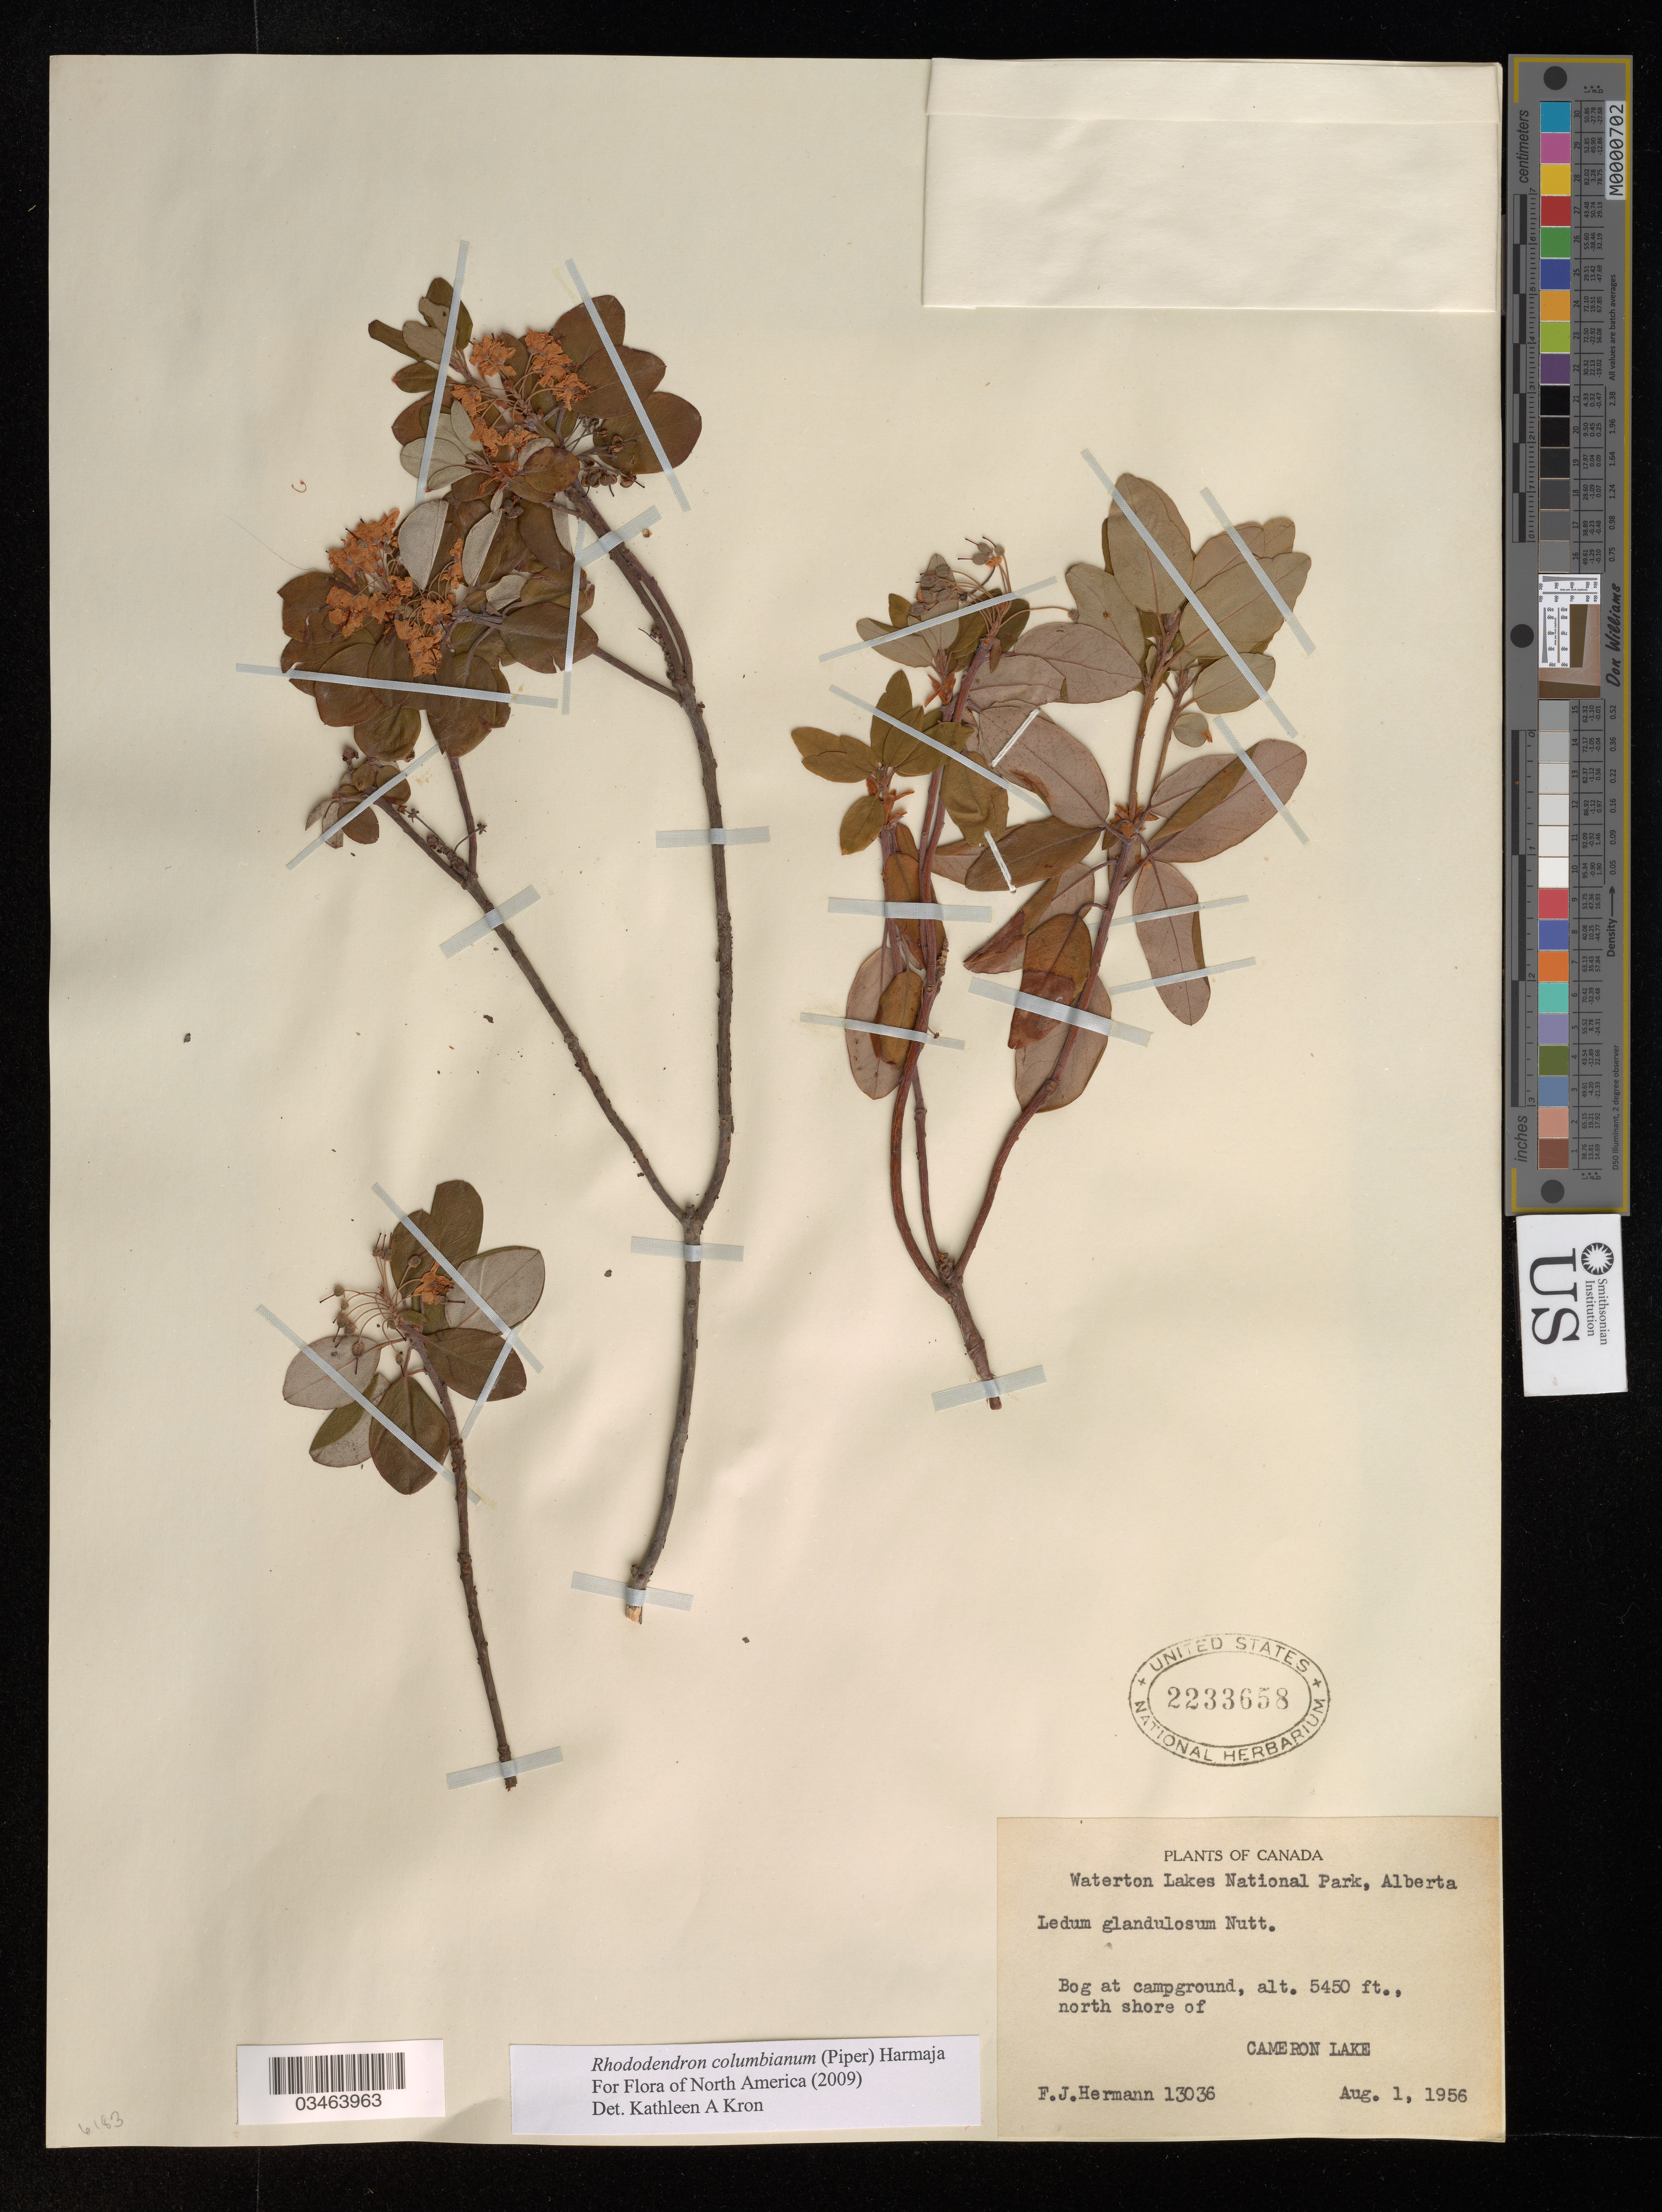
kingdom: Plantae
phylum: Tracheophyta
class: Magnoliopsida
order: Ericales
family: Ericaceae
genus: Rhododendron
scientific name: Rhododendron columbianum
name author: (Piper) Harmaja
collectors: F. J. Hermann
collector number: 13036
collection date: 1956-08-01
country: Canada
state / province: Alberta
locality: Waterton Lakes National Park. Bog at campground, north shore of Cameron Lake.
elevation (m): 1661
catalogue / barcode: US 2233658